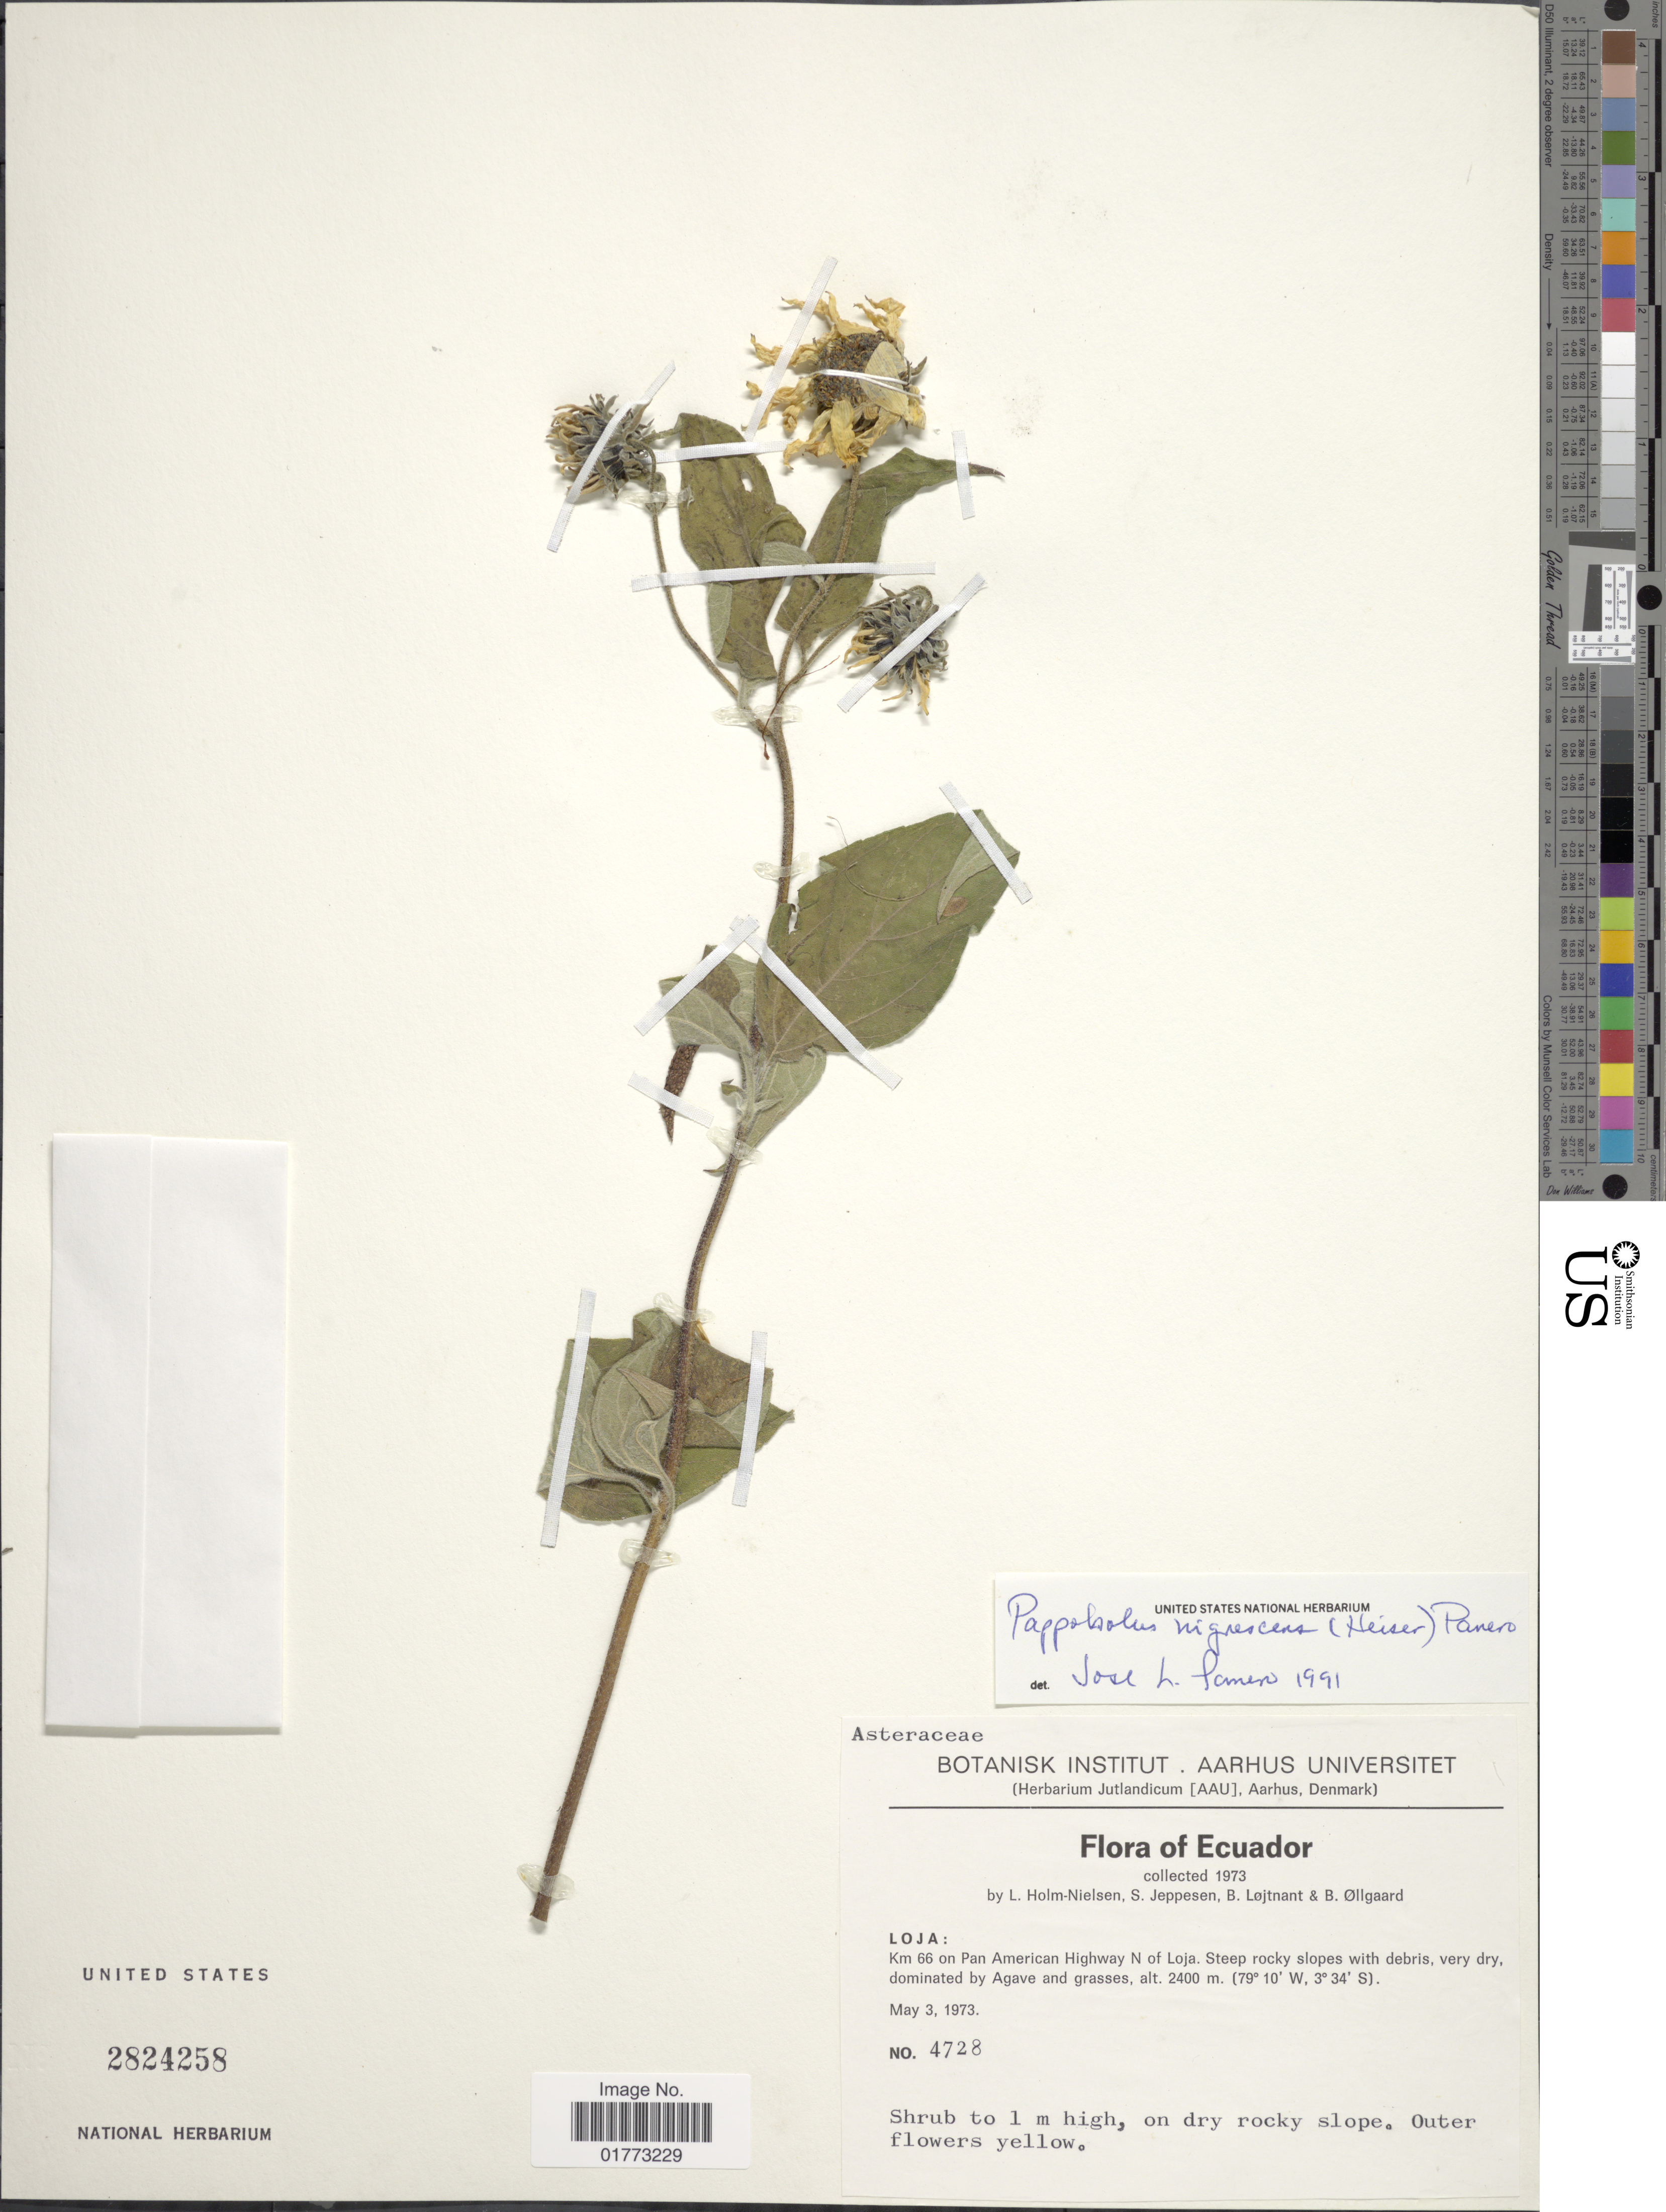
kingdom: Plantae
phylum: Tracheophyta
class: Magnoliopsida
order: Asterales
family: Asteraceae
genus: Pappobolus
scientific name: Pappobolus nigrescens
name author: Heiser & Panero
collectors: L. B. Holm-Nielsen, S. Jeppesen, B. Löjtnant & B. Øllgaard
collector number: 4728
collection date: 1973-05-03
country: Ecuador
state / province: Loja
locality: Km 66 on Pan American Highway N of Loja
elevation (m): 2400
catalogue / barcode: US 2824258